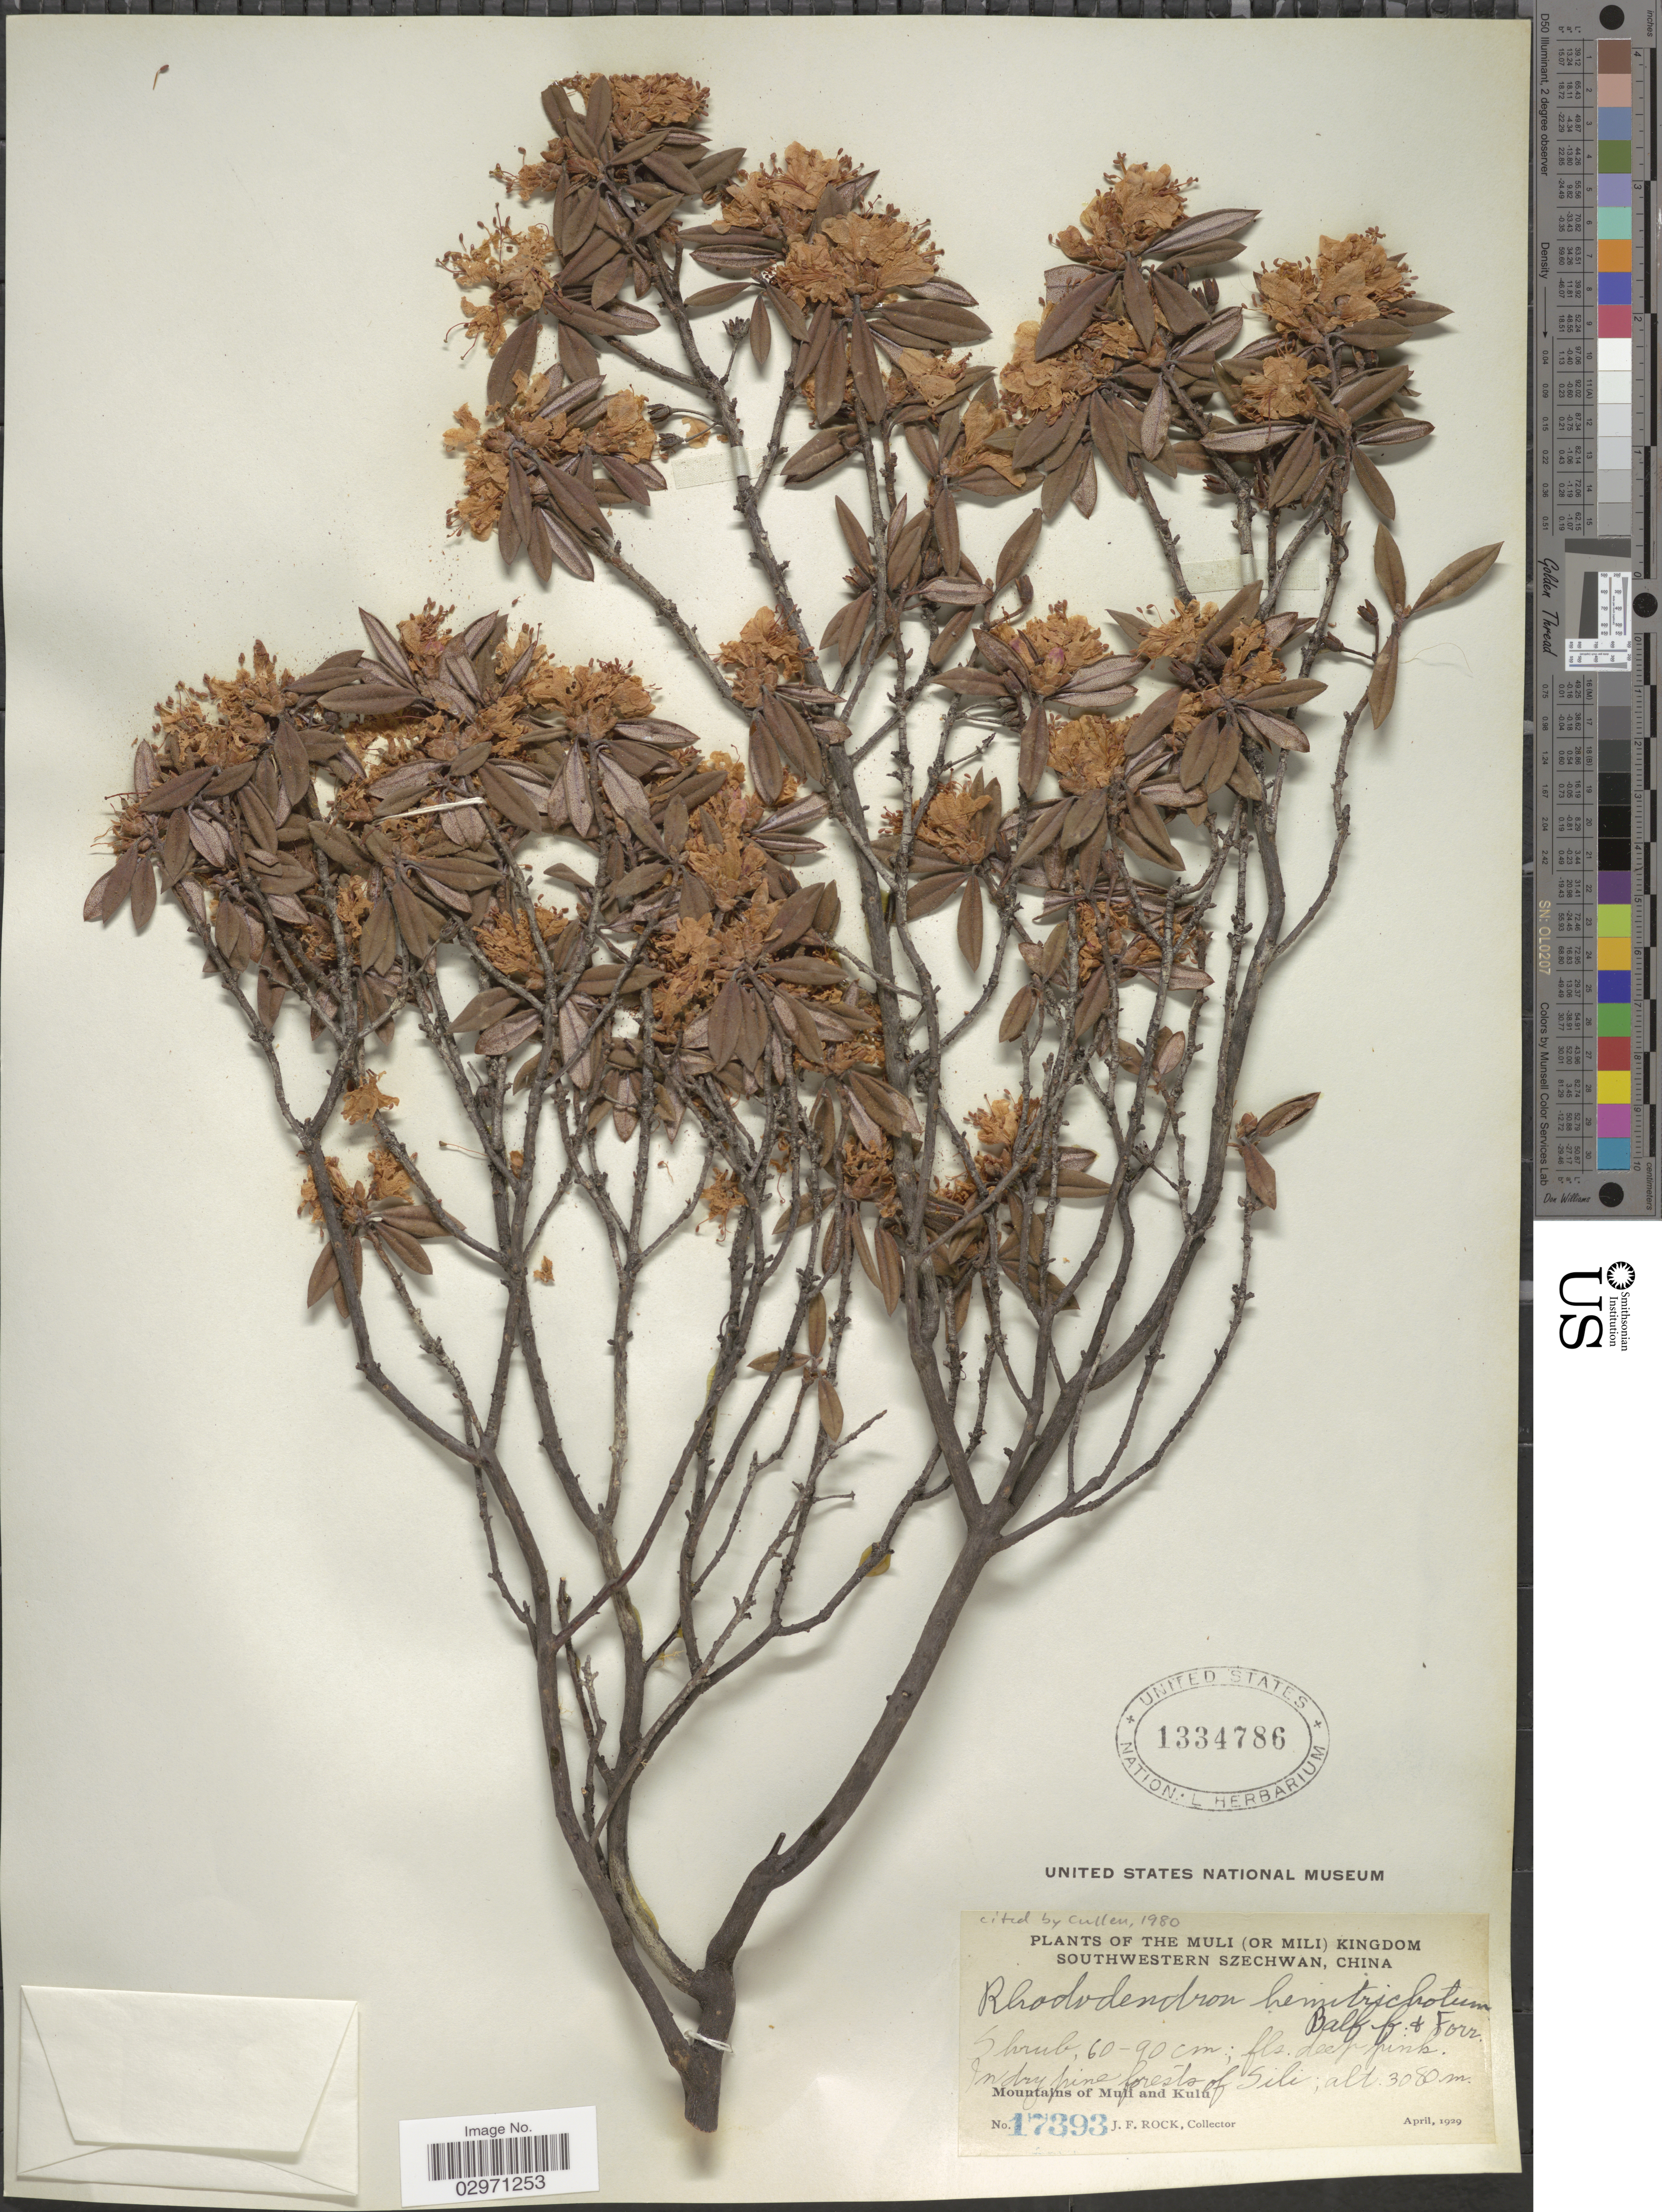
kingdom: Plantae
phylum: Tracheophyta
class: Magnoliopsida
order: Ericales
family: Ericaceae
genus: Rhododendron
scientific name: Rhododendron hemitrichotum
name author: Balf. f. & Forrest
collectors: J. Rock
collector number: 17393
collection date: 1929-04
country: China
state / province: Sichuan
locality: Muli (Or Mili) Kingdom Southwestern Szechwan. In dry pine forests of Sili. Mountains of Muli and Kulu.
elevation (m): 3080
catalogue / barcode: US 1334786